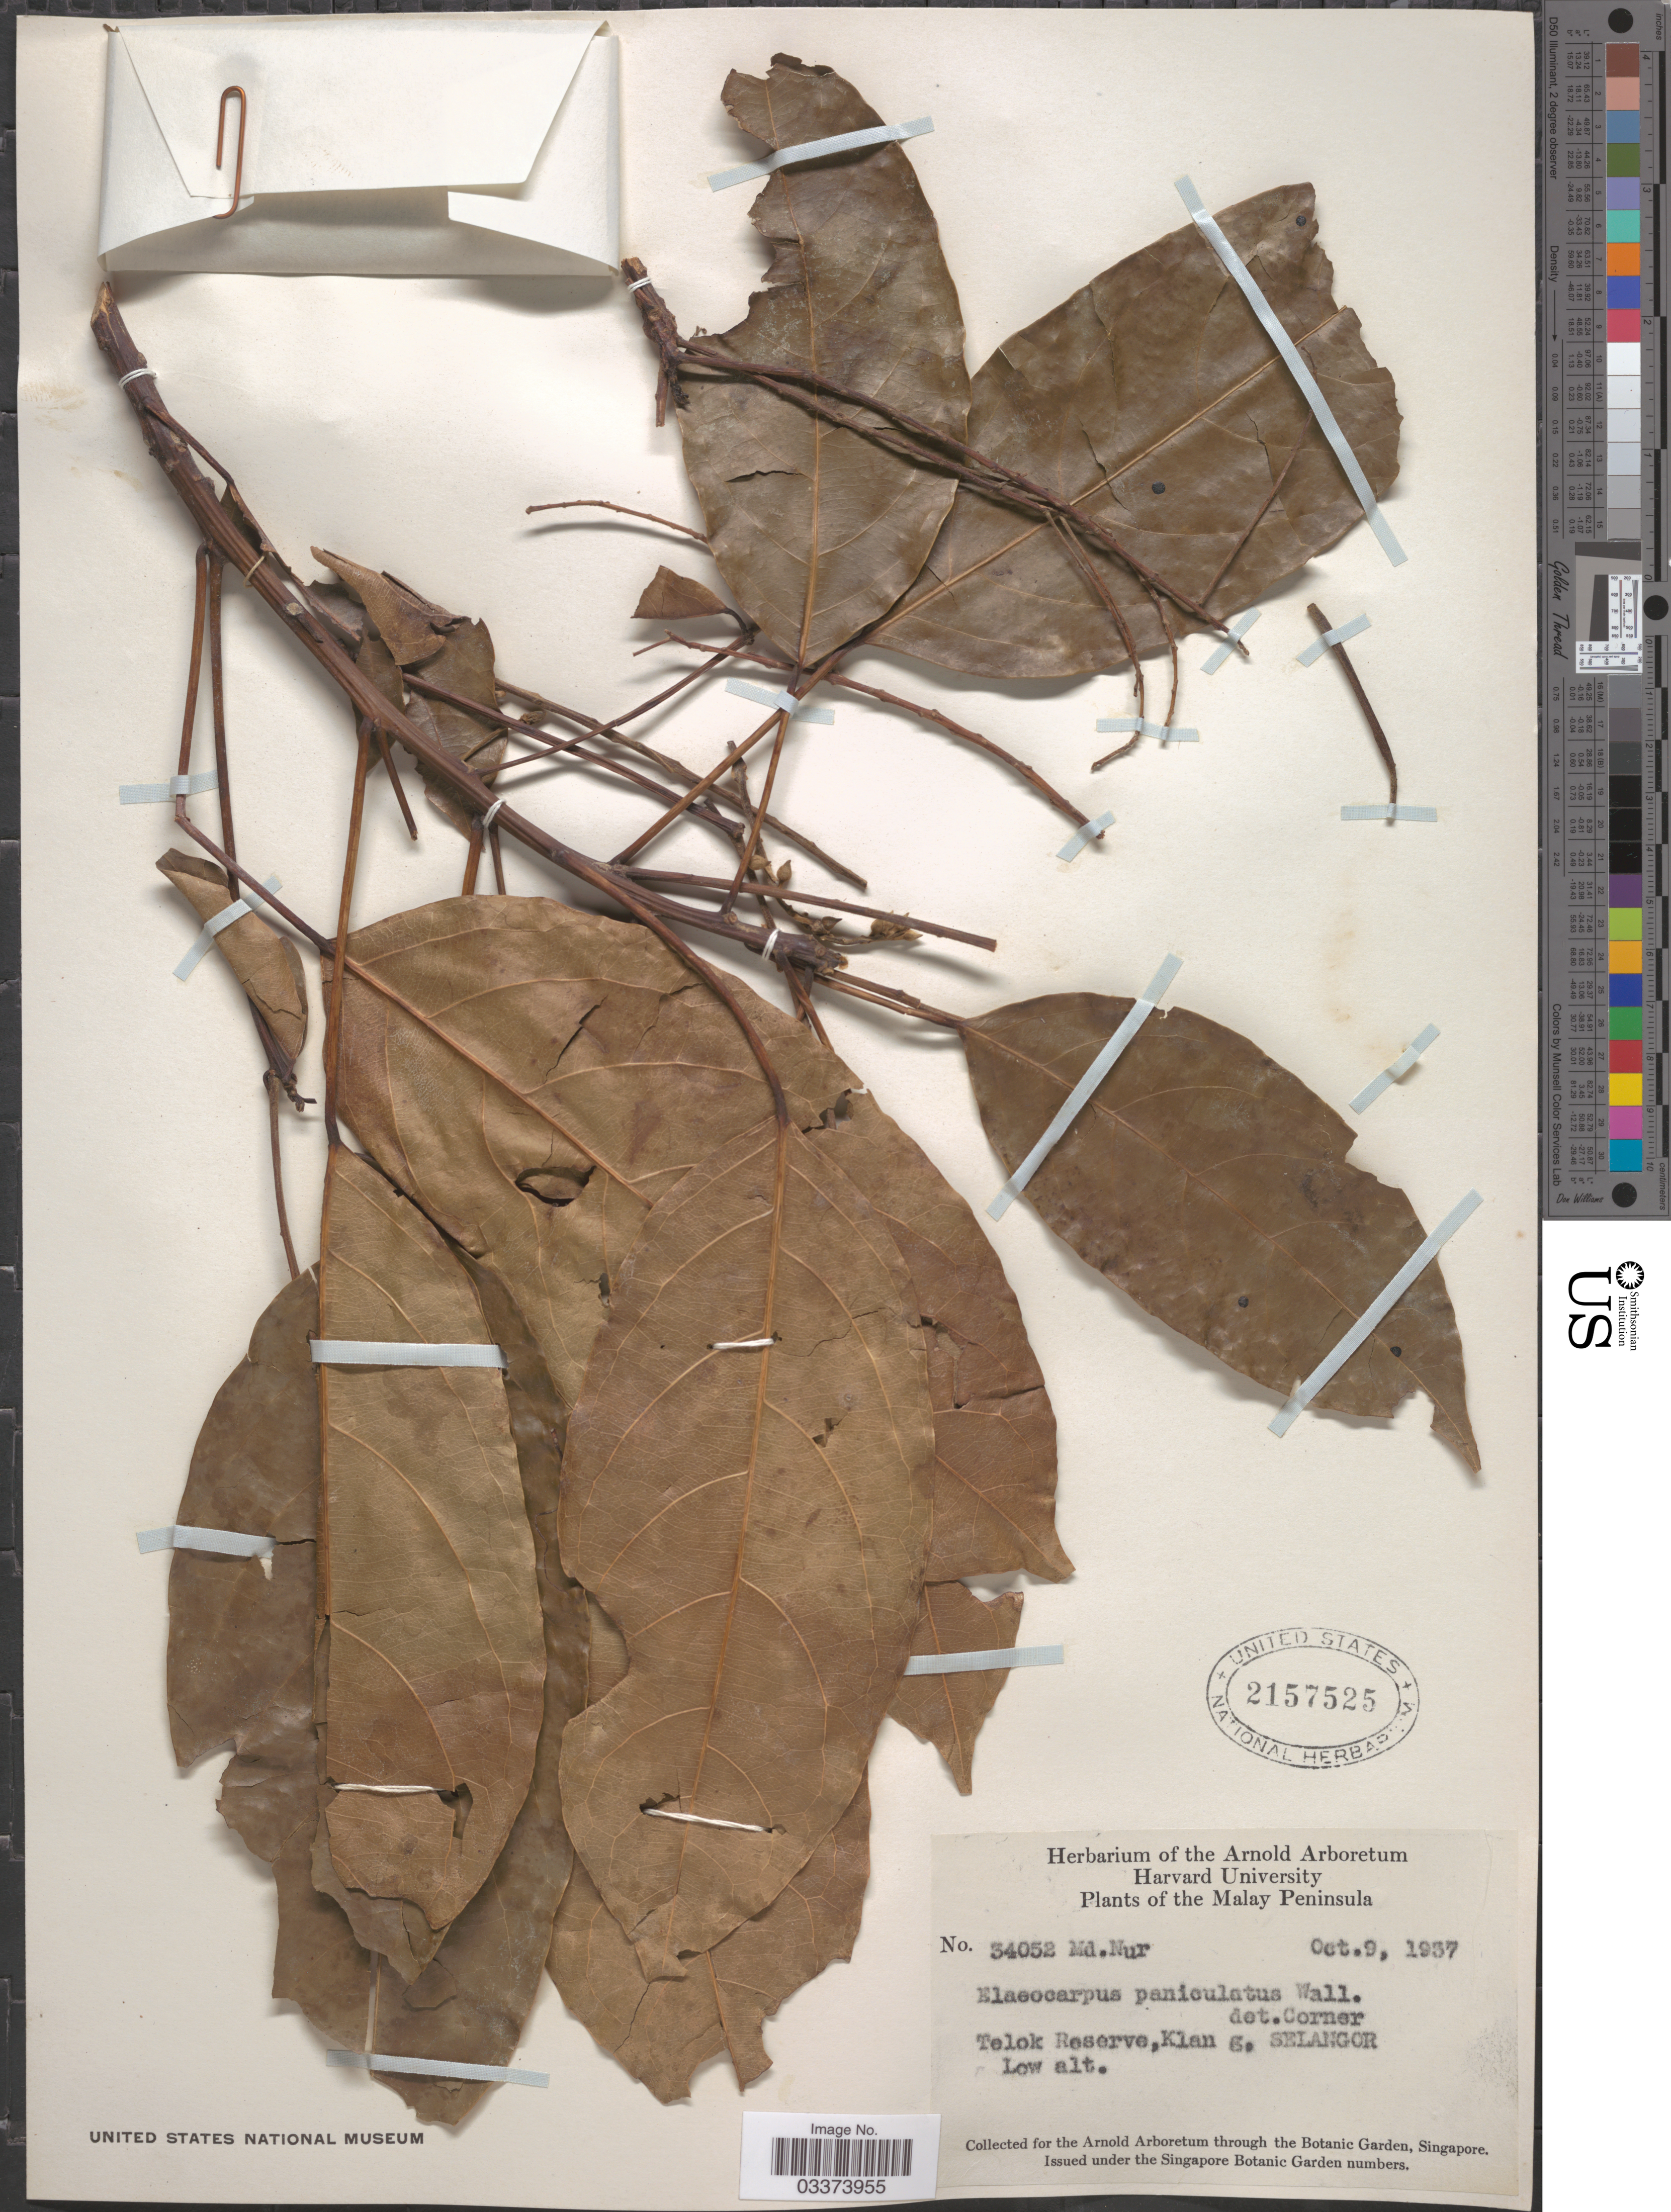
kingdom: Plantae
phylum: Tracheophyta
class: Magnoliopsida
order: Oxalidales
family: Elaeocarpaceae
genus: Elaeocarpus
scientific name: Elaeocarpus paniculatus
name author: Wall. ex K. Müller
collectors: M. Nur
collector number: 34052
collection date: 1937-10-09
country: Malaysia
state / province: Selangor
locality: The Malay Peninsula. Telok Reserve, Klan g.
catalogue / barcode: US 2157525